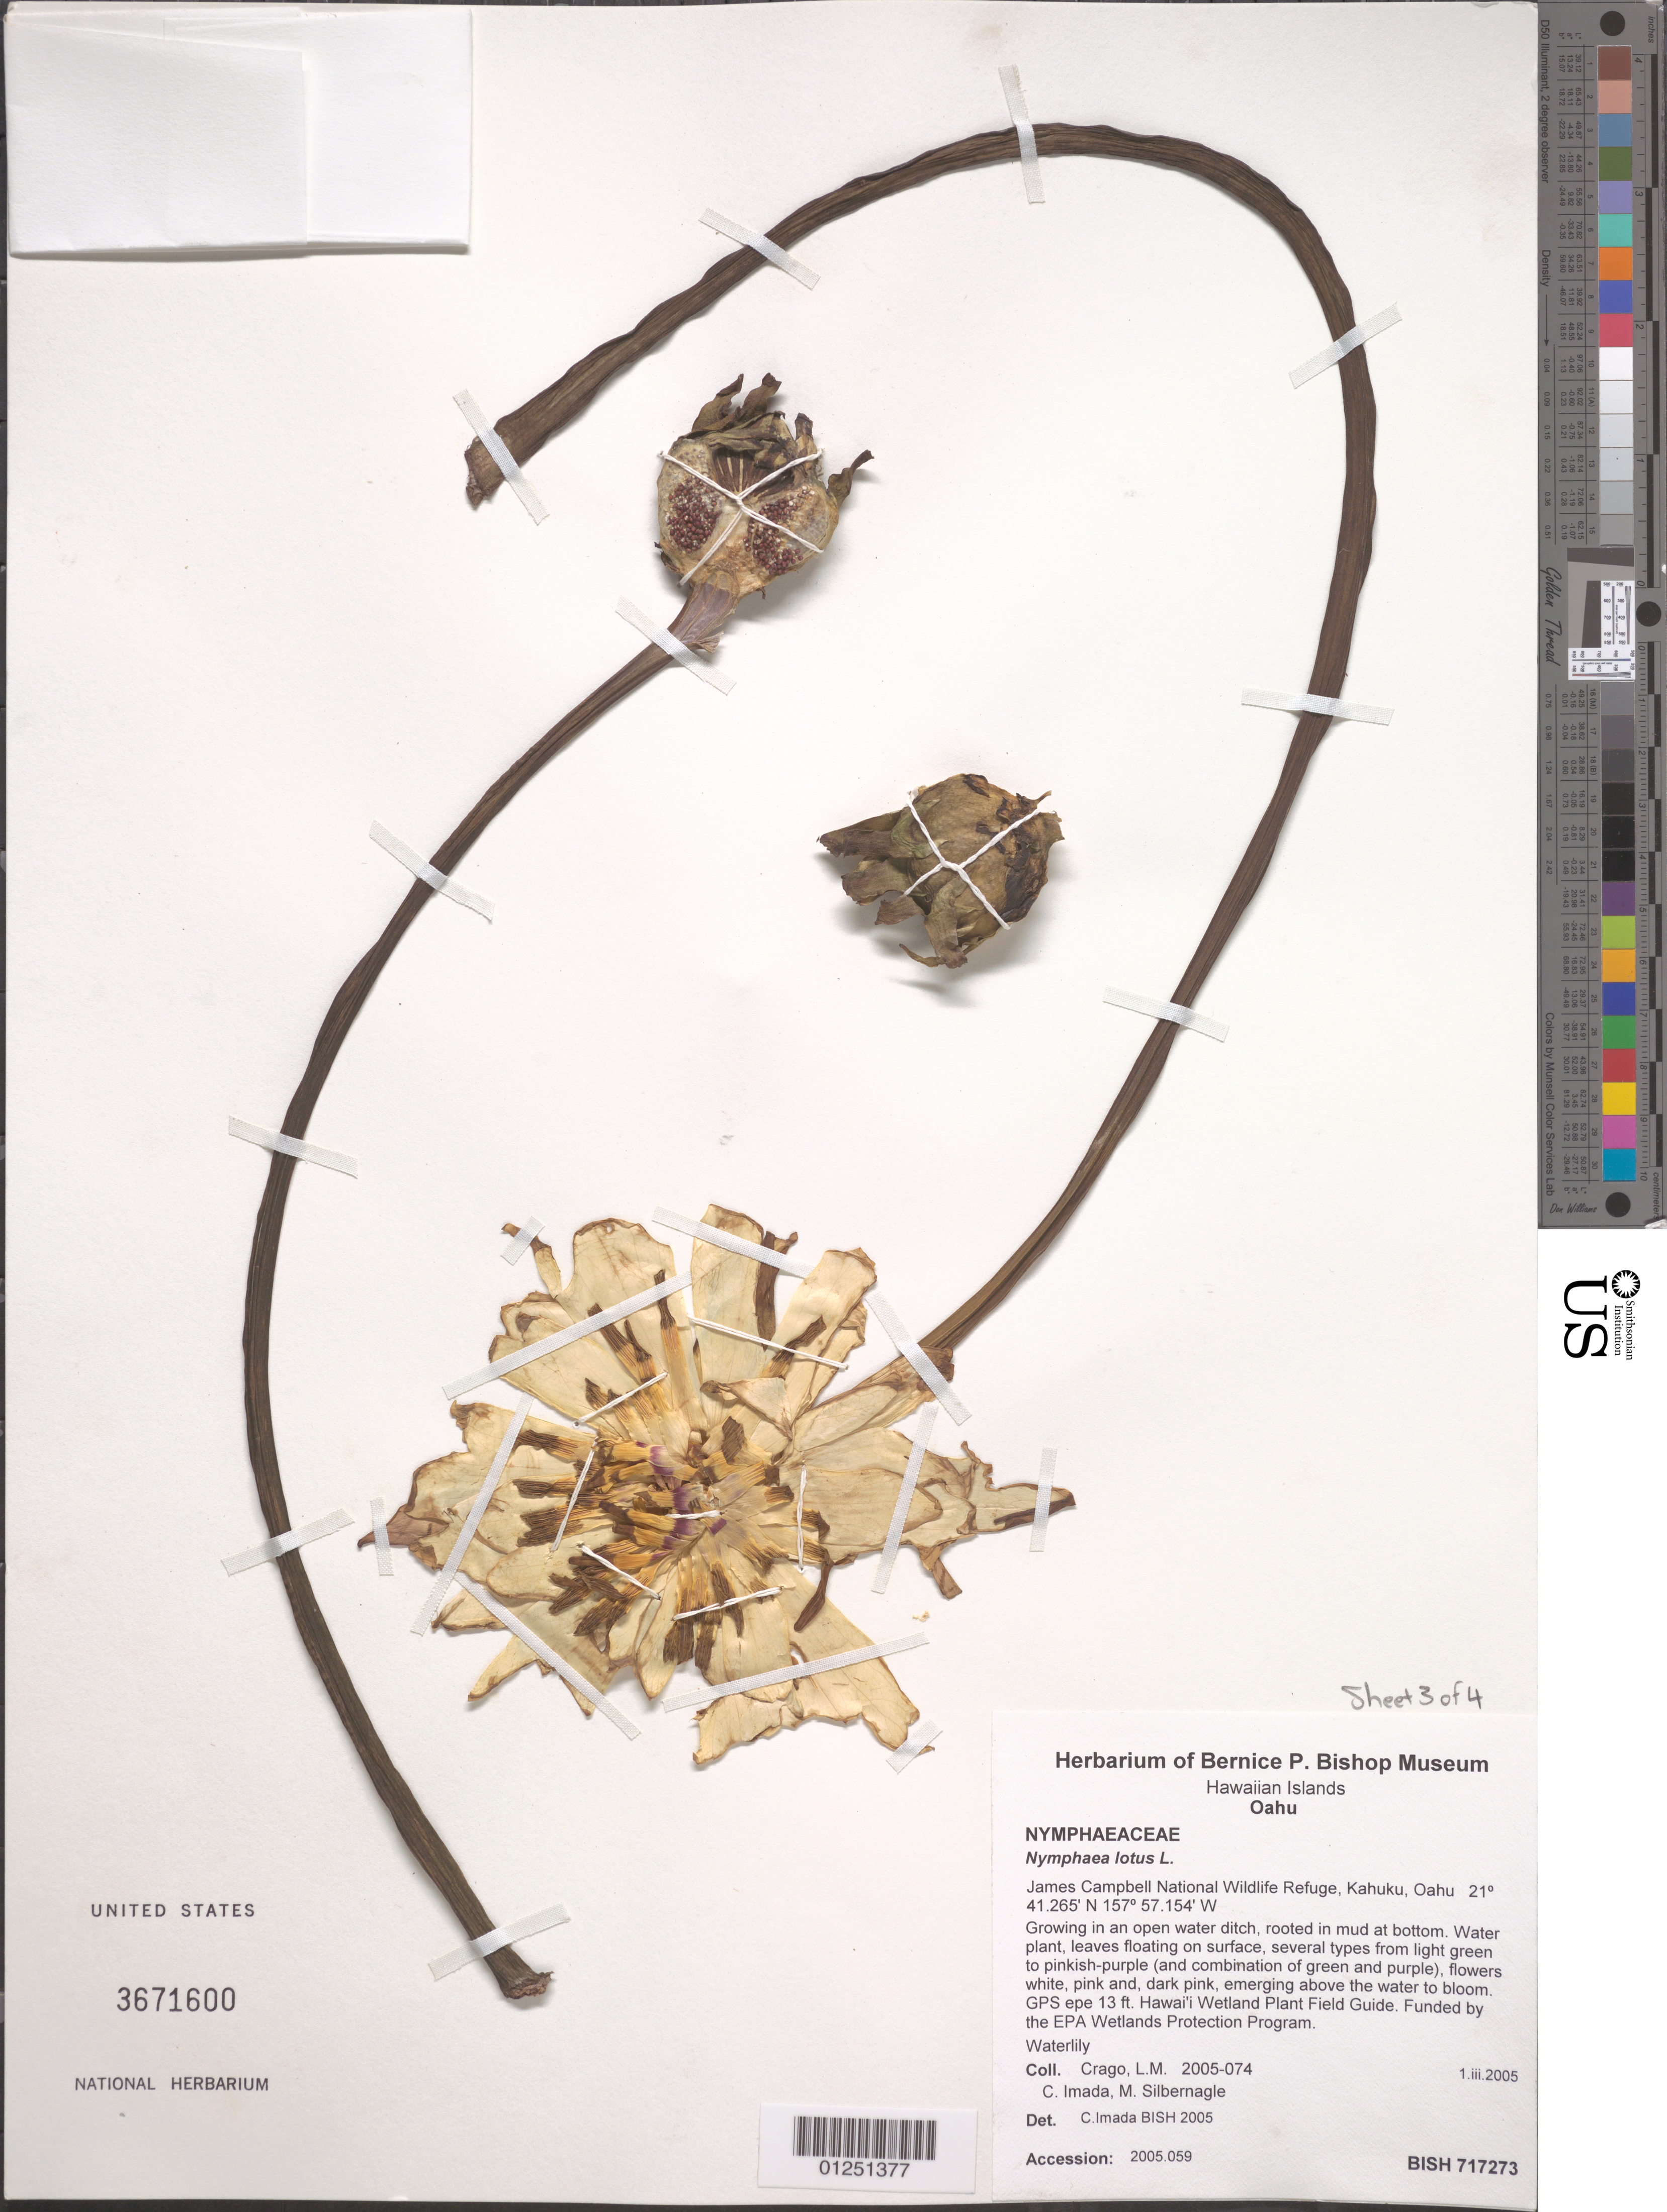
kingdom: Plantae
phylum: Tracheophyta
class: Magnoliopsida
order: Nymphaeales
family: Nymphaeaceae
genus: Nymphaea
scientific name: Nymphaea lotus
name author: L.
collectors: L. Crago, C. Imada & M. Silbernagle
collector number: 2005-074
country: United States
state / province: Hawaii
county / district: Honolulu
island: Oahu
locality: James Campbell National Wildlife Refuge, Kahuku, in an open water ditch.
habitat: Open water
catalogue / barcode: US 3671600